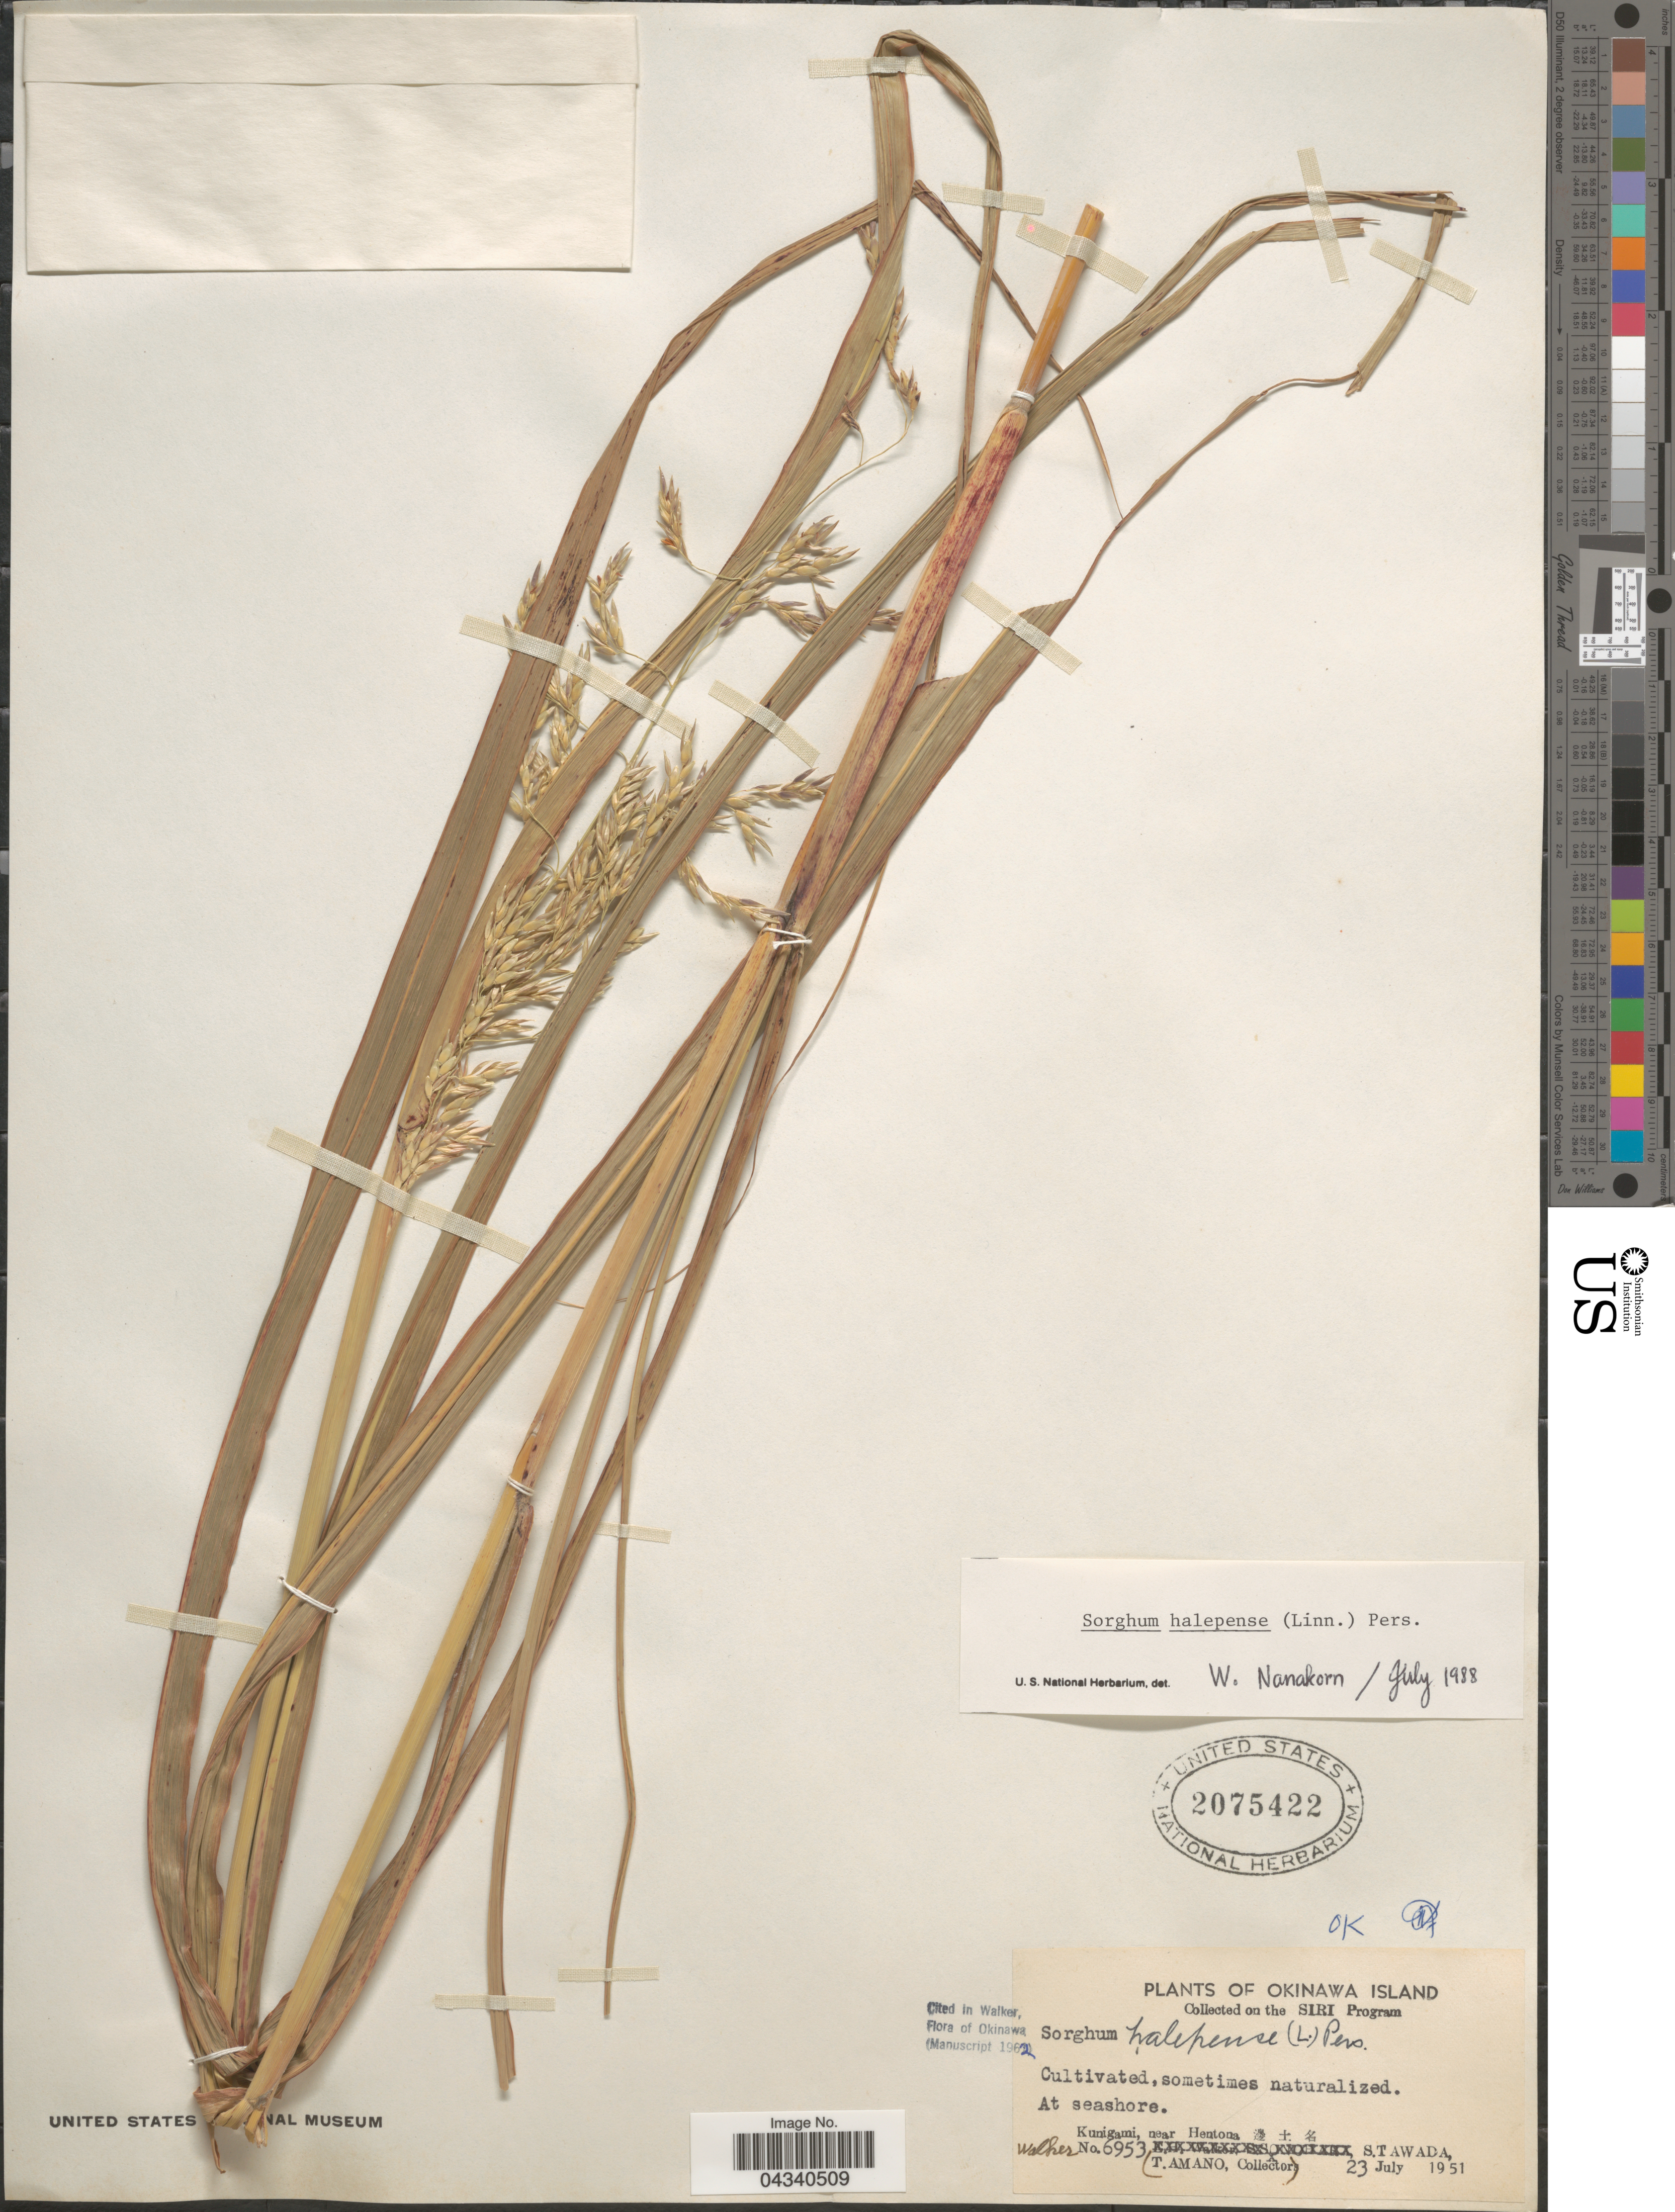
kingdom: Plantae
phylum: Tracheophyta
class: Liliopsida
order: Poales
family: Poaceae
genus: Sorghum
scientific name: Sorghum halepense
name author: (L.) Pers.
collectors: -. Walker, S. Tawada & T. Amano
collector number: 6953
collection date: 1951-07-23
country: Japan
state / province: Okinawa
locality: Okinawa Island. At seashore. Kunigami, near Hentona X.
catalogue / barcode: US 2075422